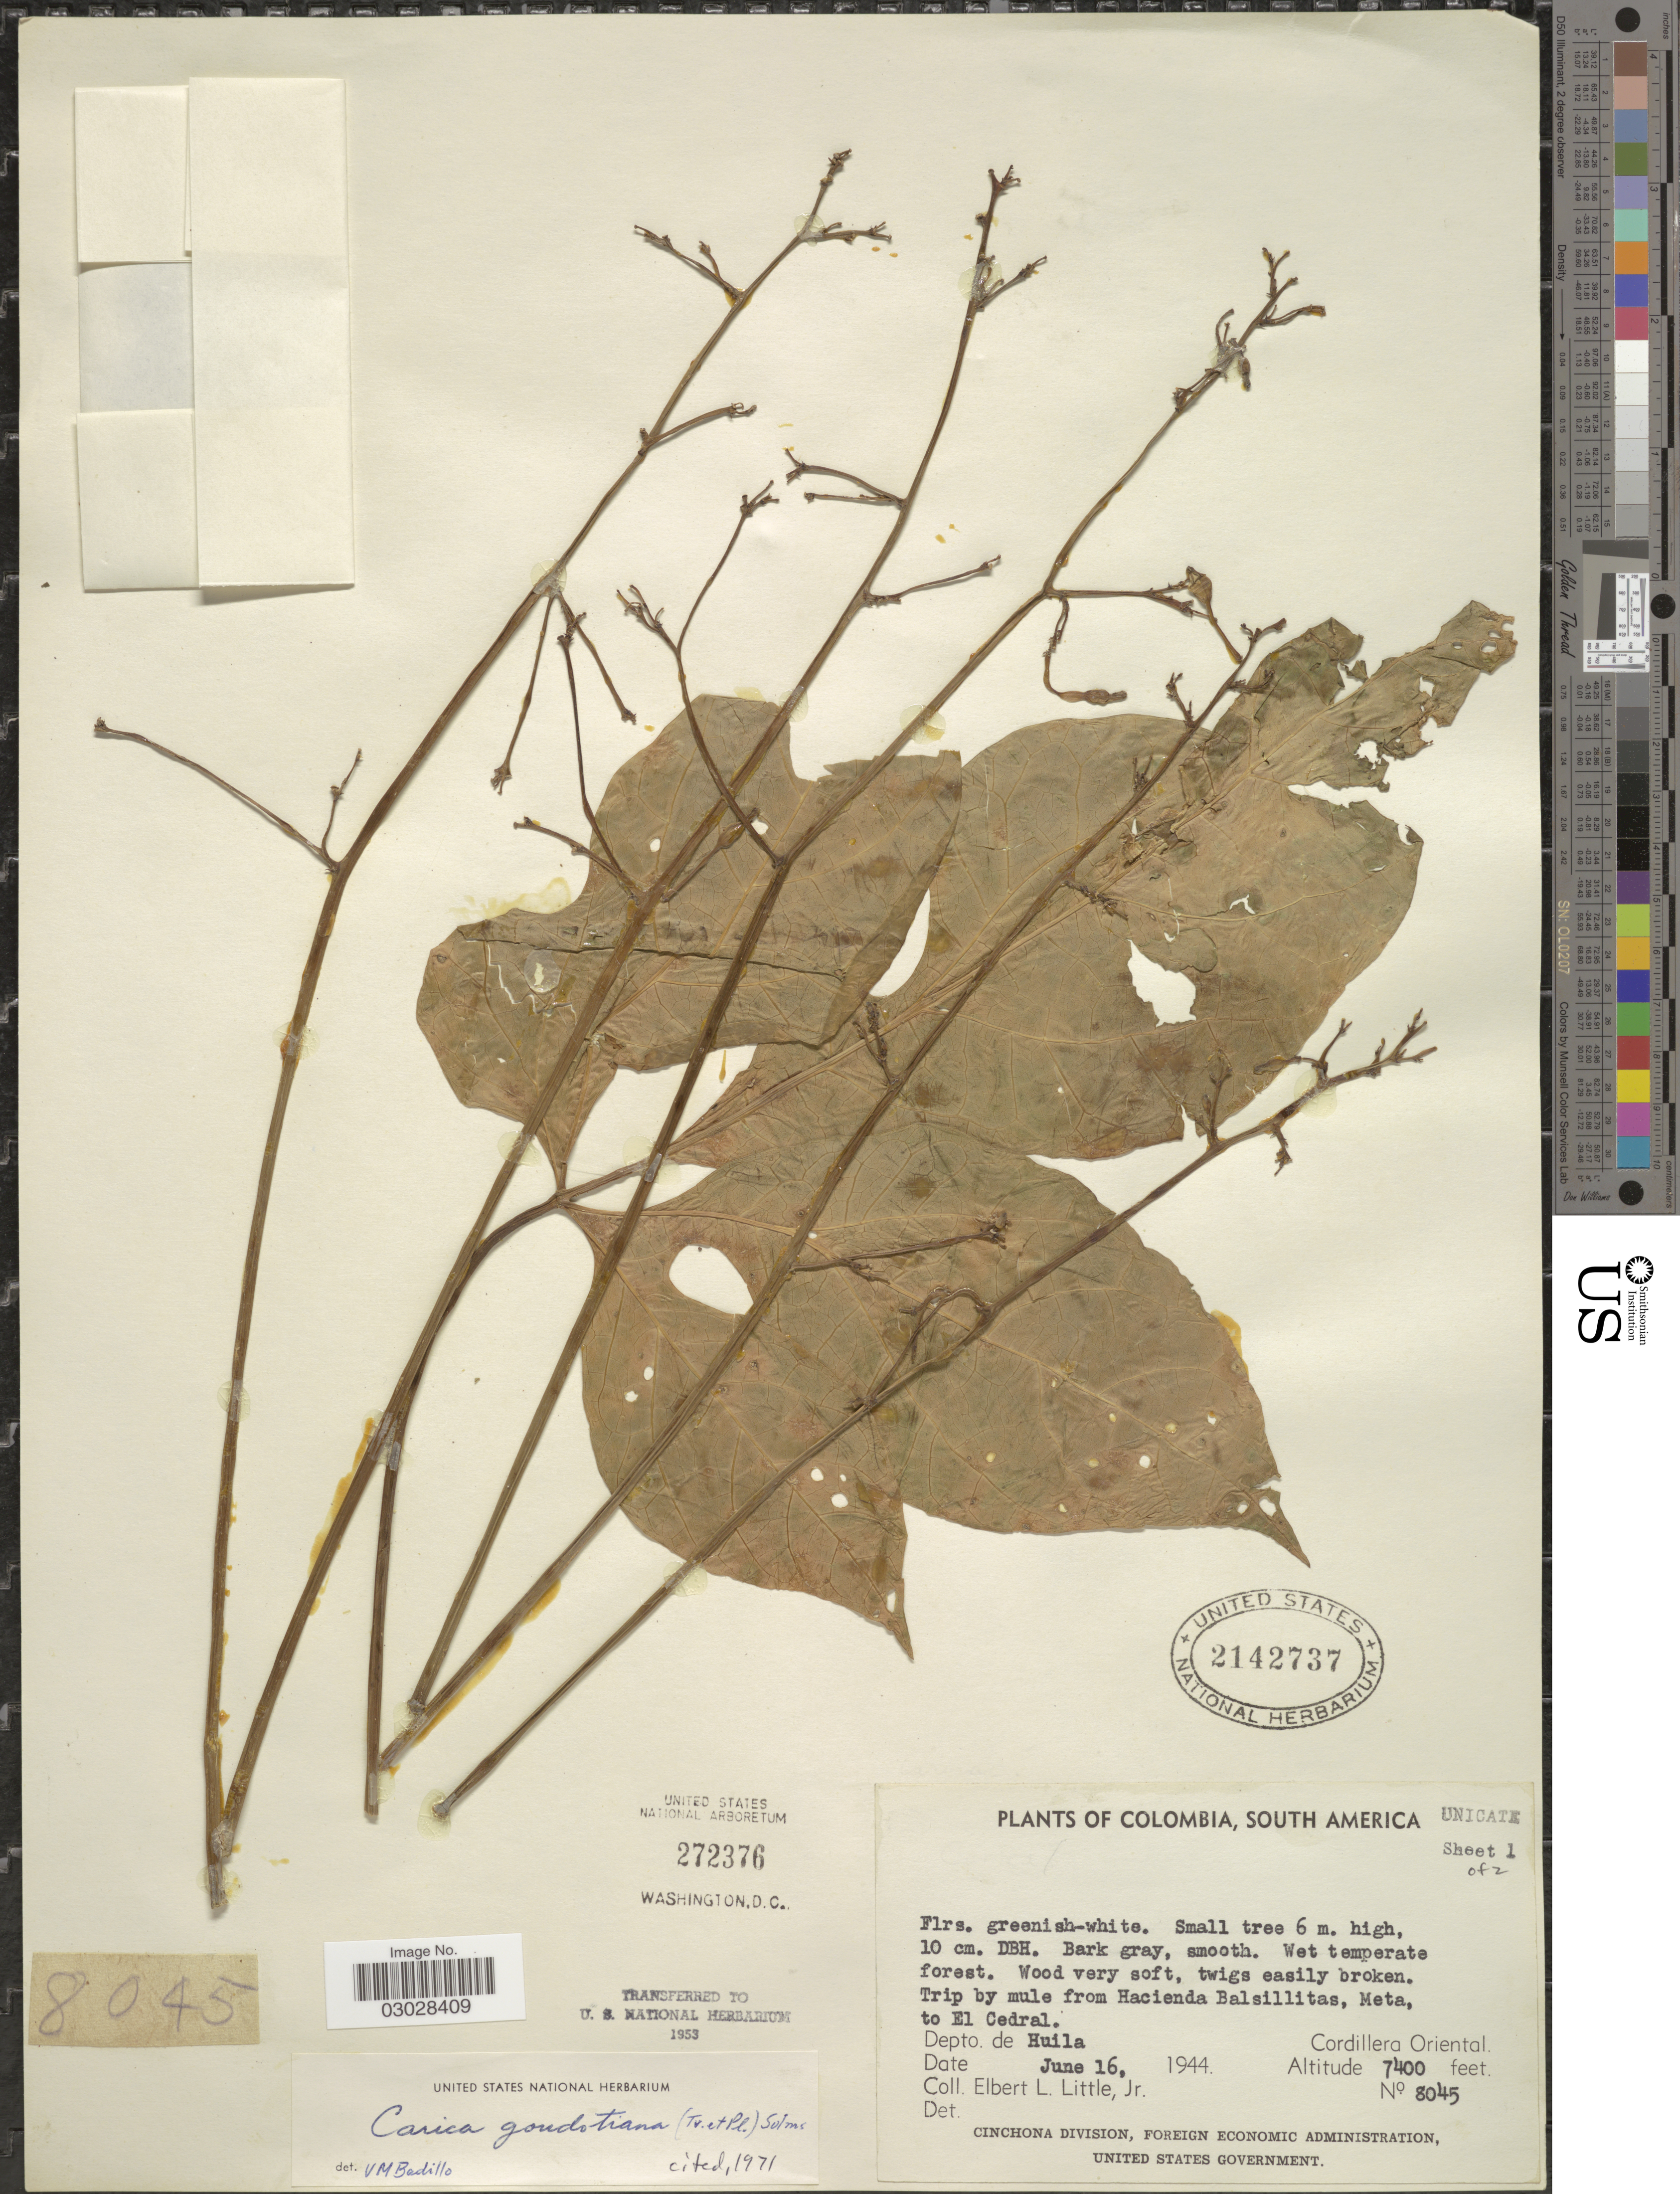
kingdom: Plantae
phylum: Tracheophyta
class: Magnoliopsida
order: Brassicales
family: Caricaceae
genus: Vasconcellea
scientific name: Vasconcellea goudotiana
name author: Triana & Planch.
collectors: E. L. Little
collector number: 8045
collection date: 1944-06-16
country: Colombia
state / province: Huila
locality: Trip by mule from Hacienda Balsillitas, Meta, to El Cedral, Depto. de Huila, Cordillera Oriental.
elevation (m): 2256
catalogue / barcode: US 2142737